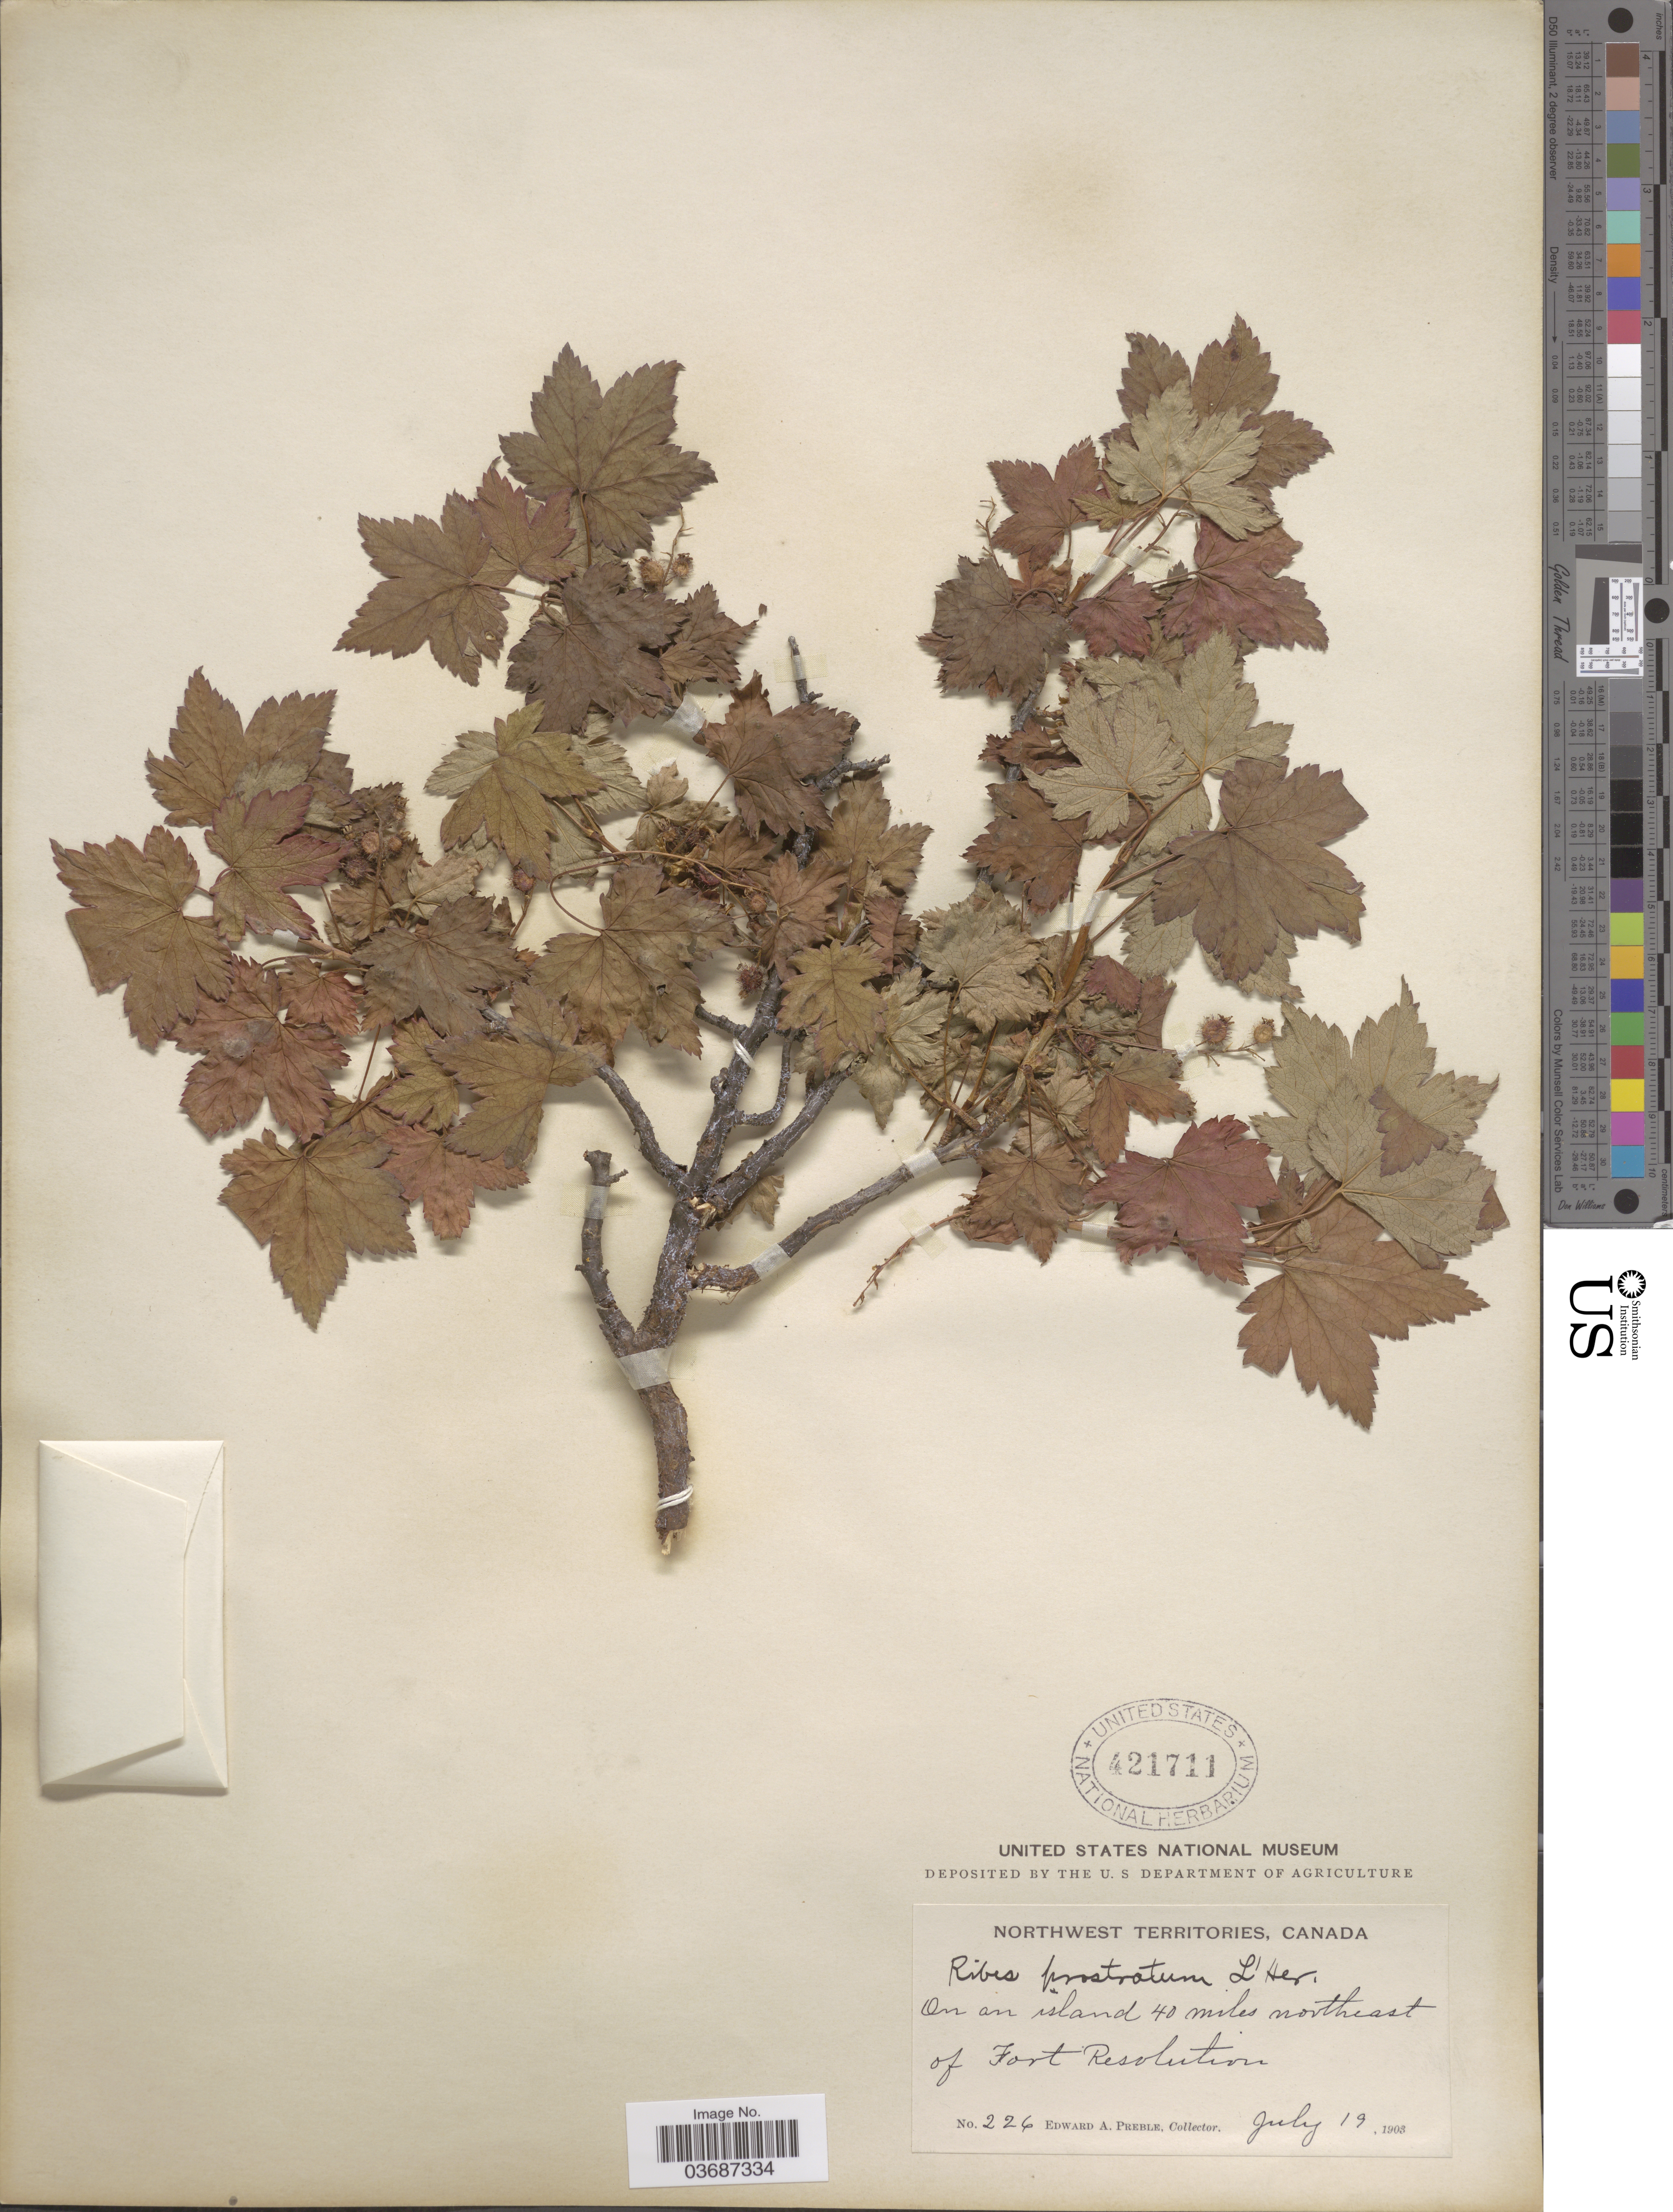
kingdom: Plantae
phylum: Tracheophyta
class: Magnoliopsida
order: Saxifragales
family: Grossulariaceae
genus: Ribes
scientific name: Ribes glandulosum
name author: Ruiz & Pav.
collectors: E. Preble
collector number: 226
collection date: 1903-07-19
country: Canada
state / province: Northwest Territories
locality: On an island 40 miles northeast of Fort Resolution.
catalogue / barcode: US 421711